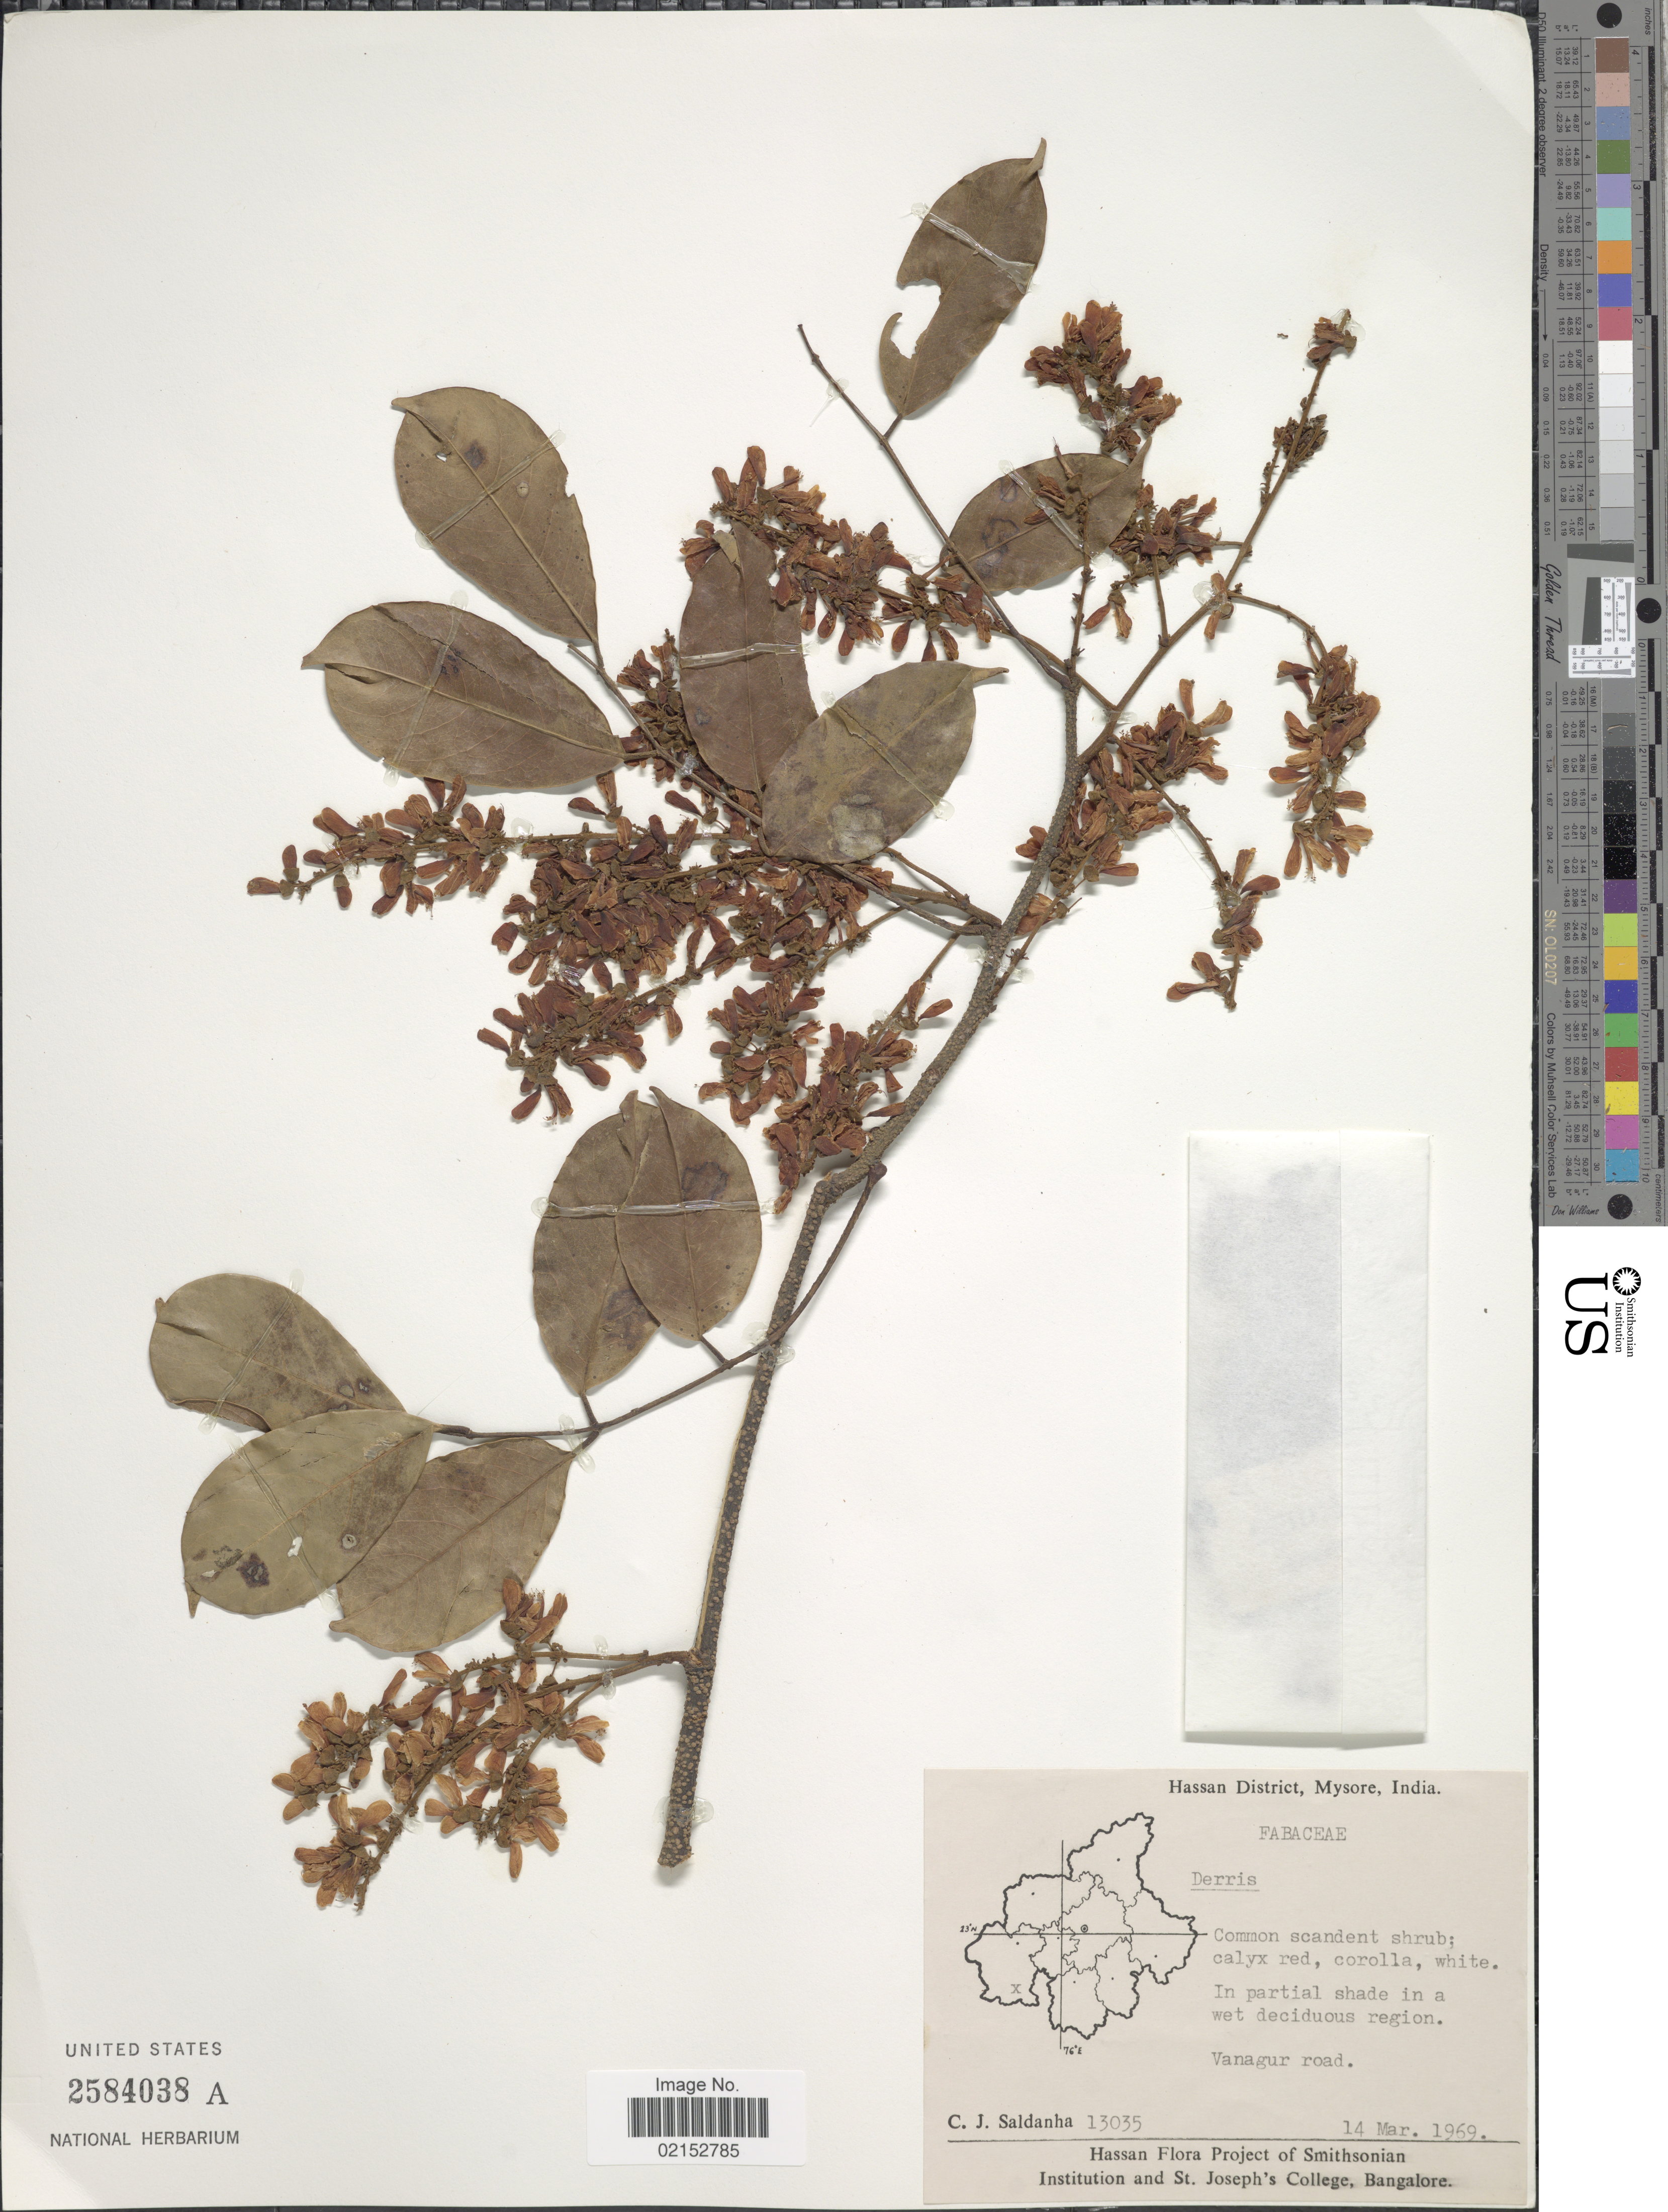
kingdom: Plantae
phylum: Tracheophyta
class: Magnoliopsida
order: Fabales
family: Fabaceae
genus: Derris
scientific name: Derris sp.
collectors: C. J. Saldanha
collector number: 13035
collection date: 1969-03-14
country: India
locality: Hassan District, Mysore, Vanagur Road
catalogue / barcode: US 2584038A